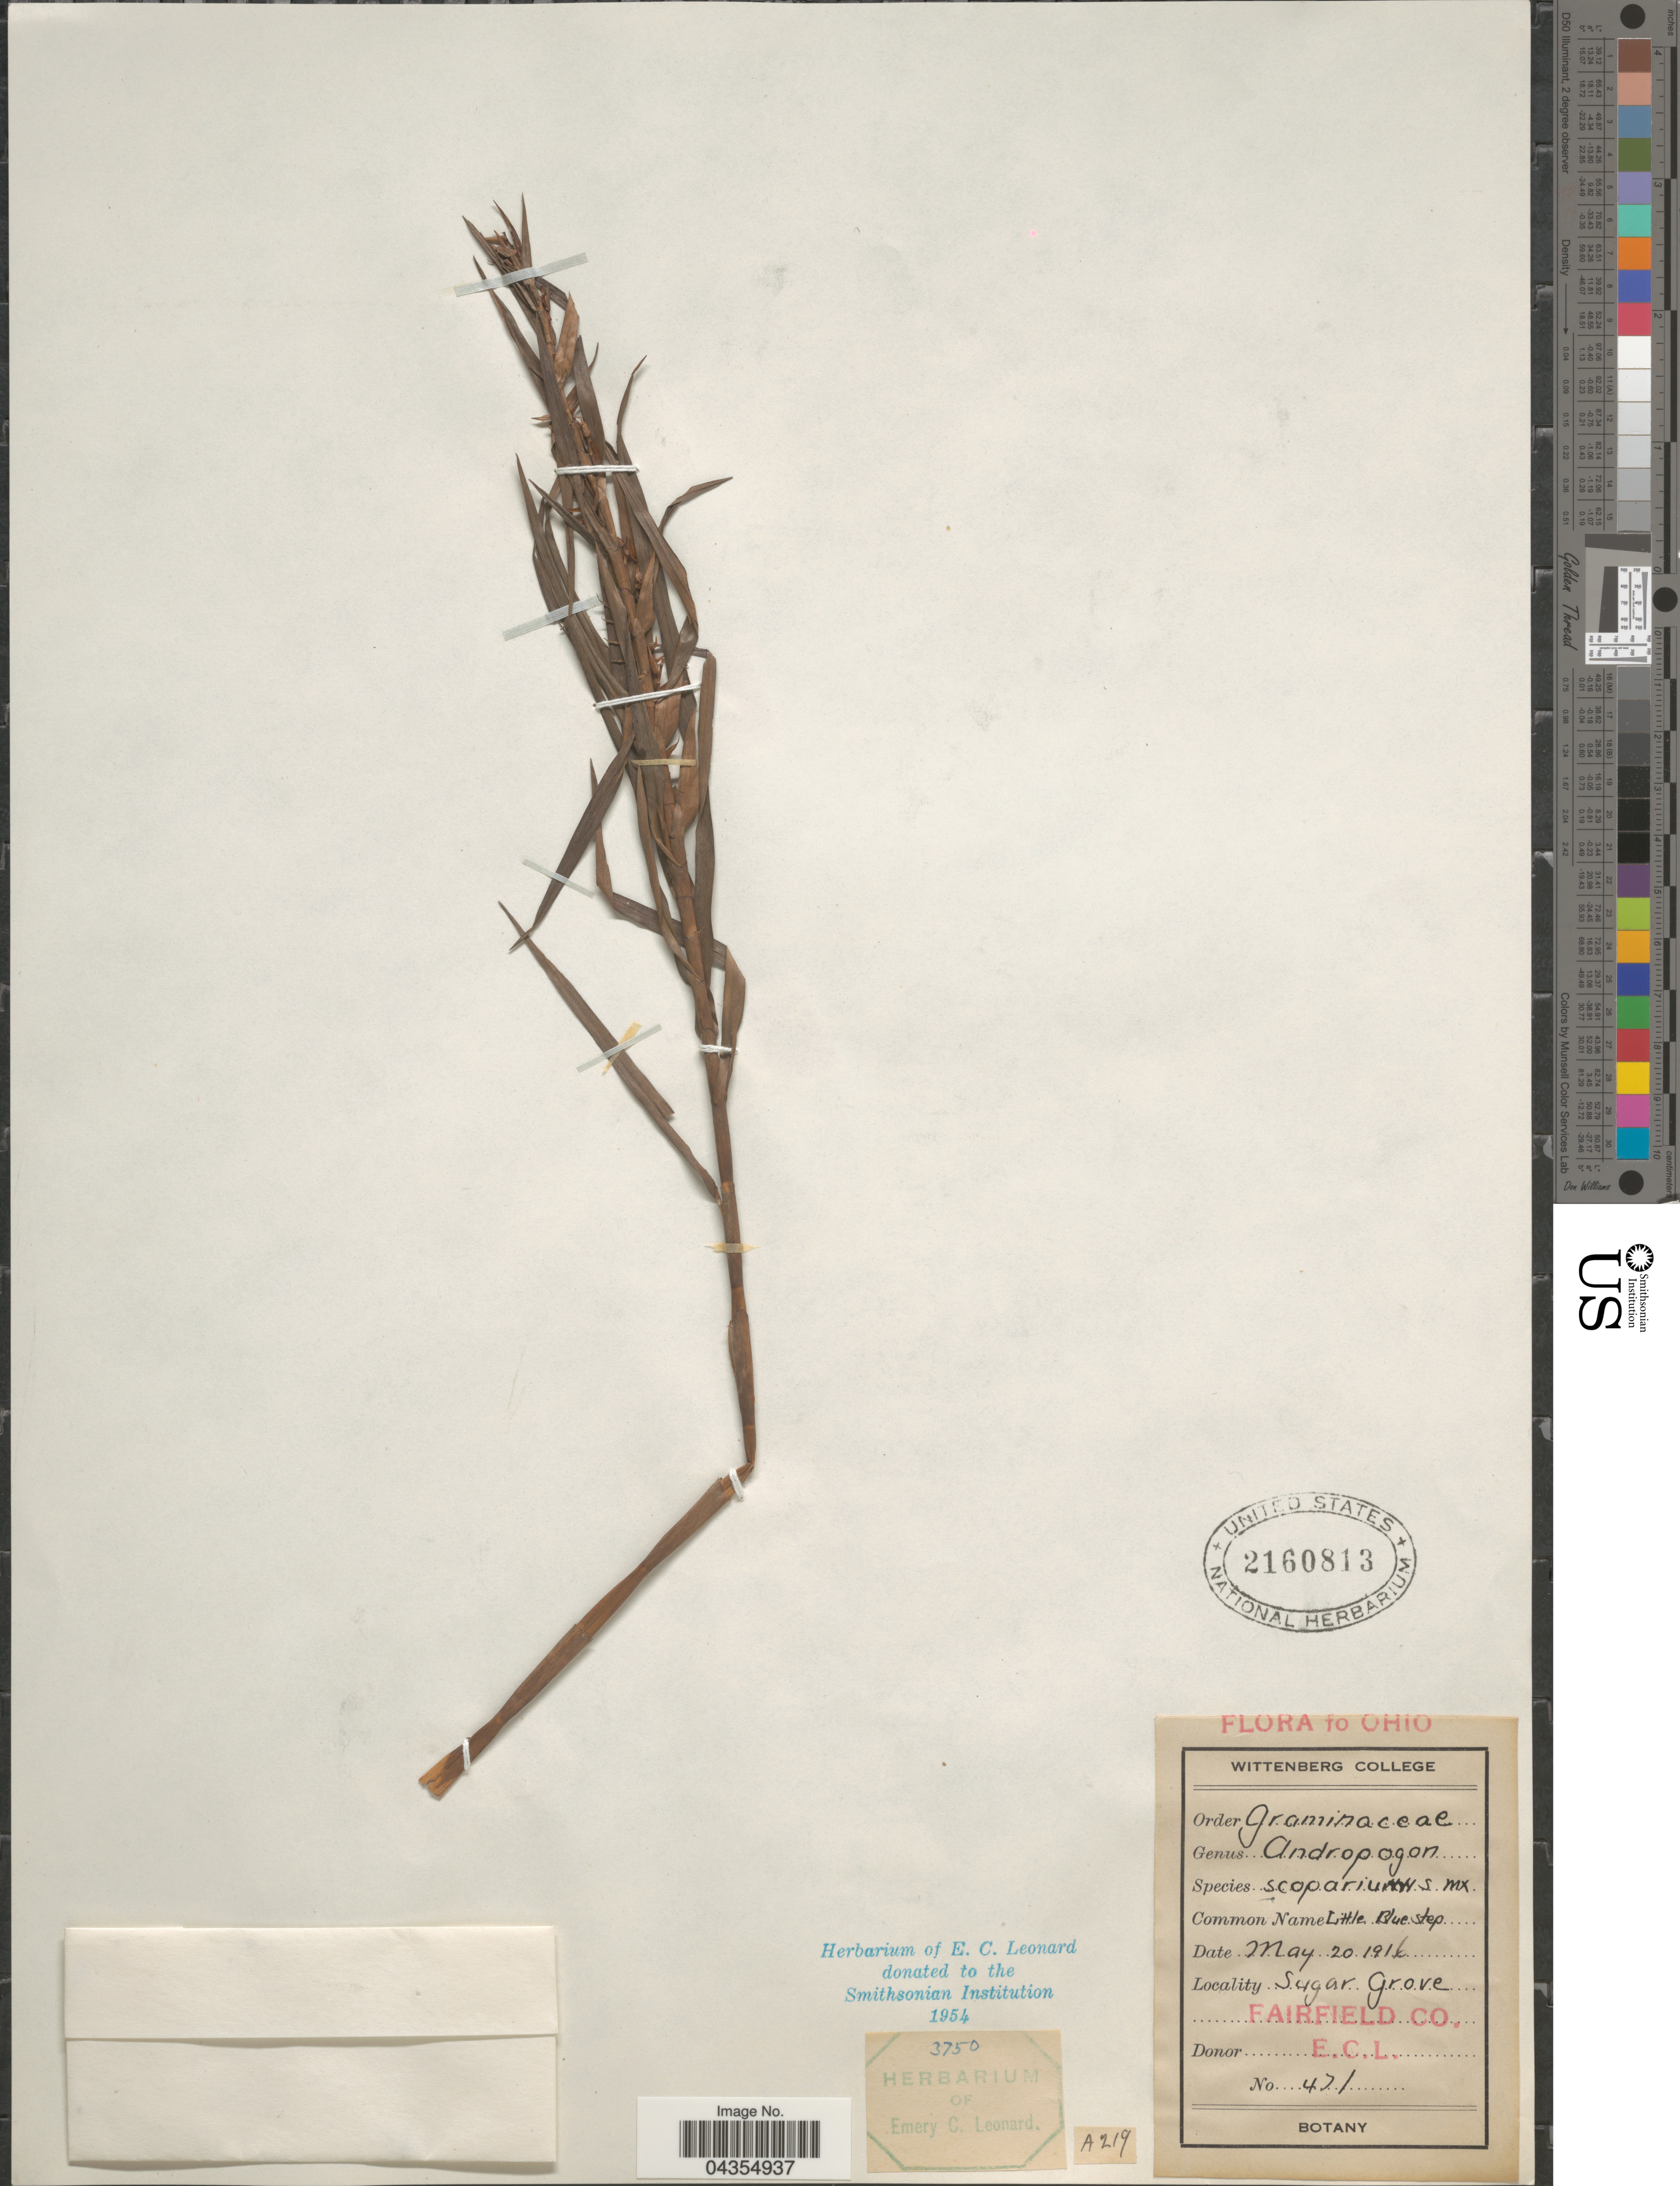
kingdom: Plantae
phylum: Tracheophyta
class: Liliopsida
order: Poales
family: Poaceae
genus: Schizachyrium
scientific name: Schizachyrium sanguineum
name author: (Retz.) Alston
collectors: E. C. Leonard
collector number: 471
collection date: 1916-05-20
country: United States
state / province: Ohio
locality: Sugar Grove. Fairfield Co.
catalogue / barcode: US 2160813